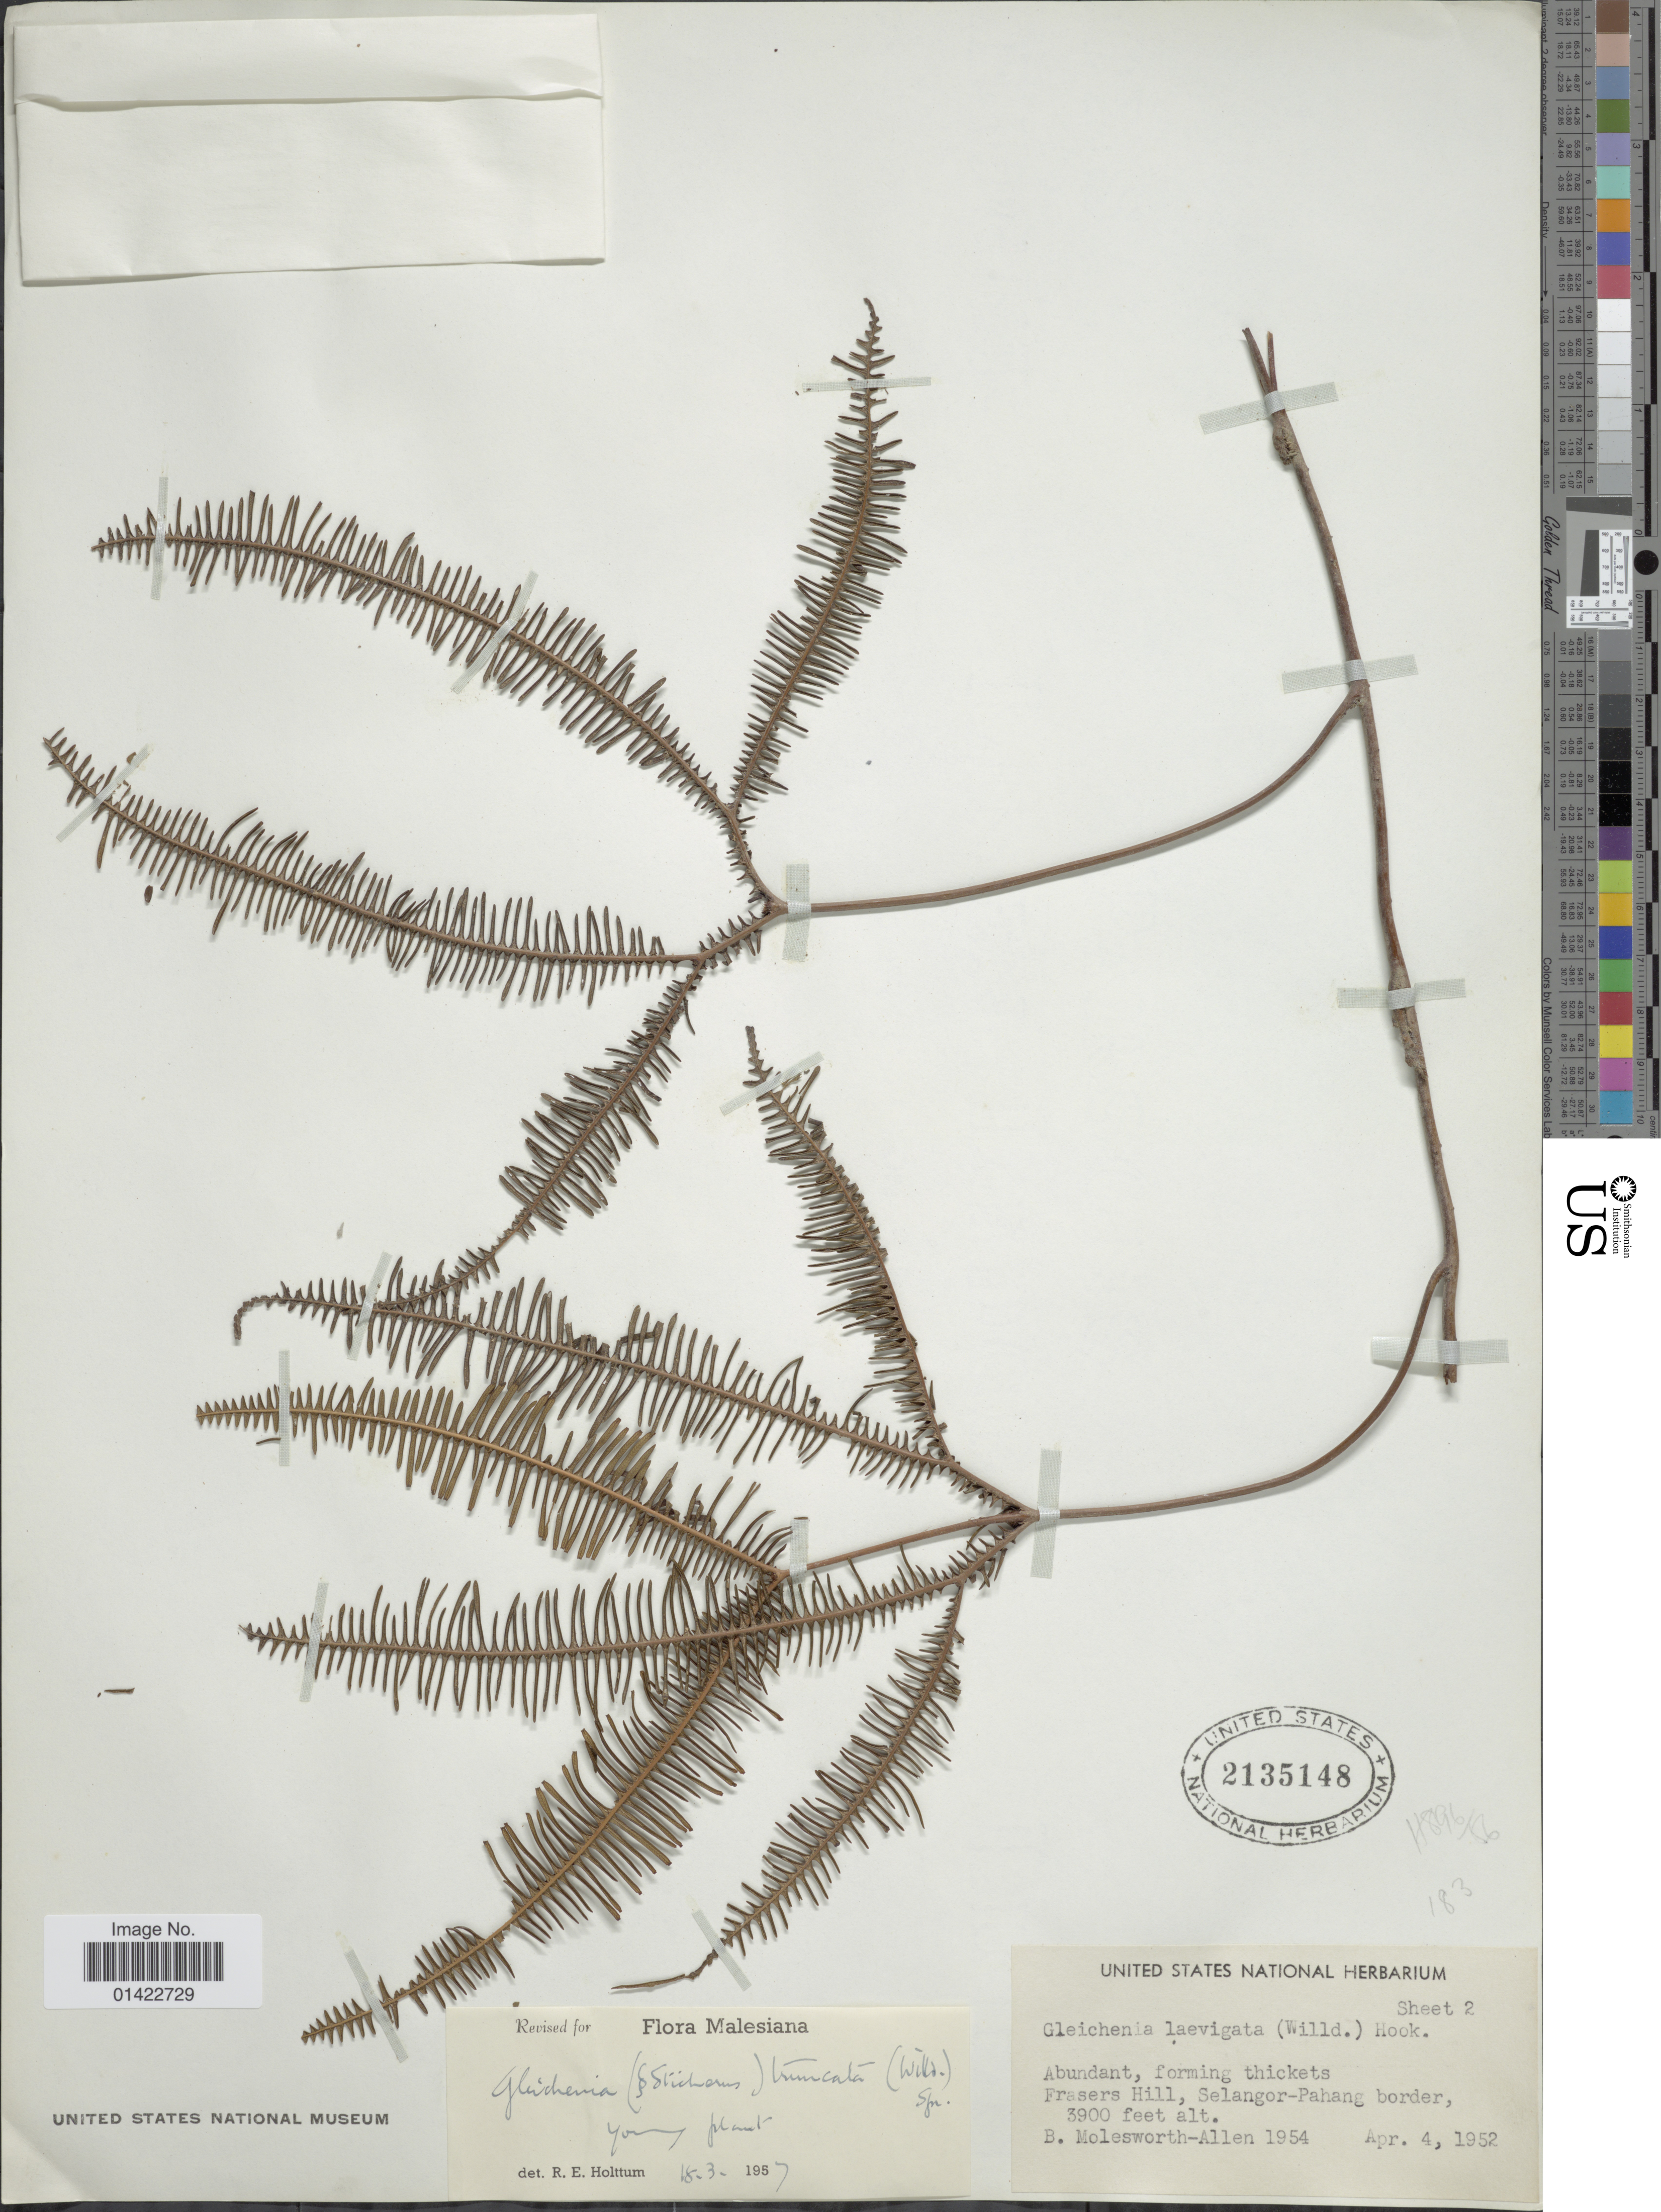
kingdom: Plantae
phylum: Tracheophyta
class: Polypodiopsida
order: Gleicheniales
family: Gleicheniaceae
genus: Sticherus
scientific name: Sticherus truncatus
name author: (Willd.) Nakai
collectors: B. E. G. Molesworth-Allen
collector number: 1954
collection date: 1952-04-04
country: Malaysia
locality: Frasers Hill, Selangor-Pahang border.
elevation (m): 1189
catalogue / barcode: US 2135148